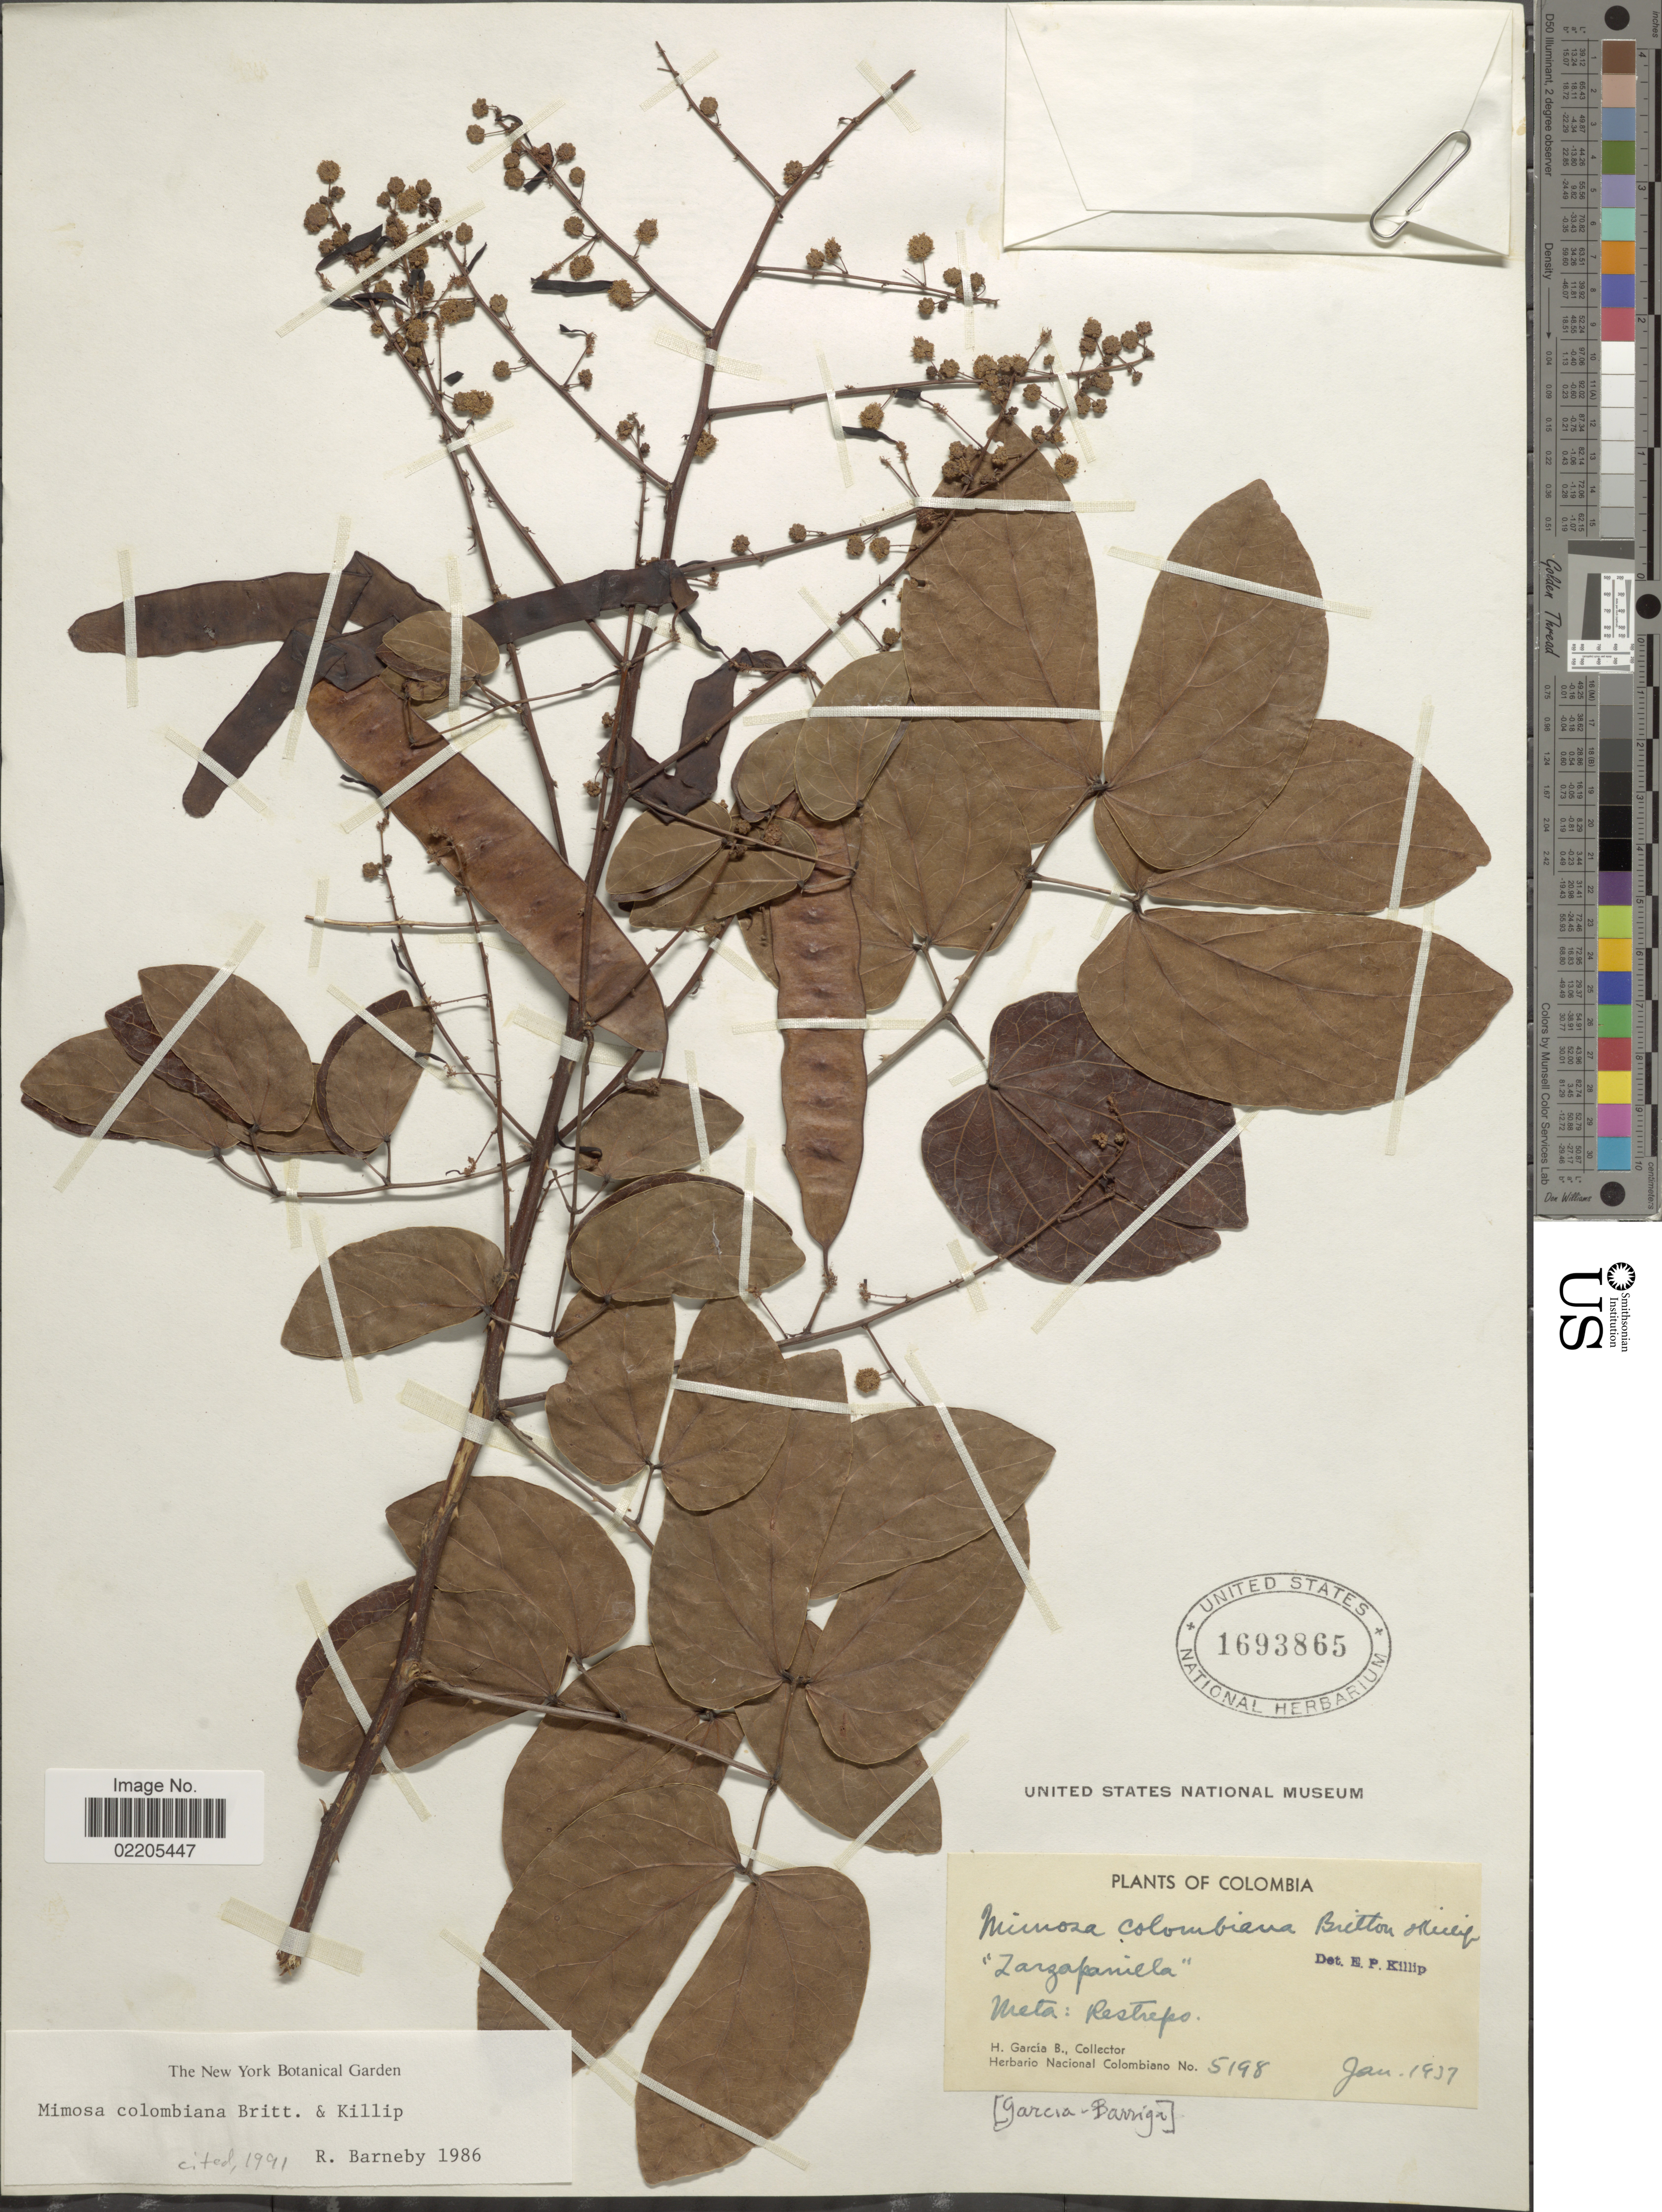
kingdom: Plantae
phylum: Tracheophyta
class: Magnoliopsida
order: Fabales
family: Fabaceae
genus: Mimosa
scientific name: Mimosa colombiana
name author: Britton & Killip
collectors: H. García Barriga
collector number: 5198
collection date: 1937-01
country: Colombia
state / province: Meta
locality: Restrepo.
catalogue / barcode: US 1693865